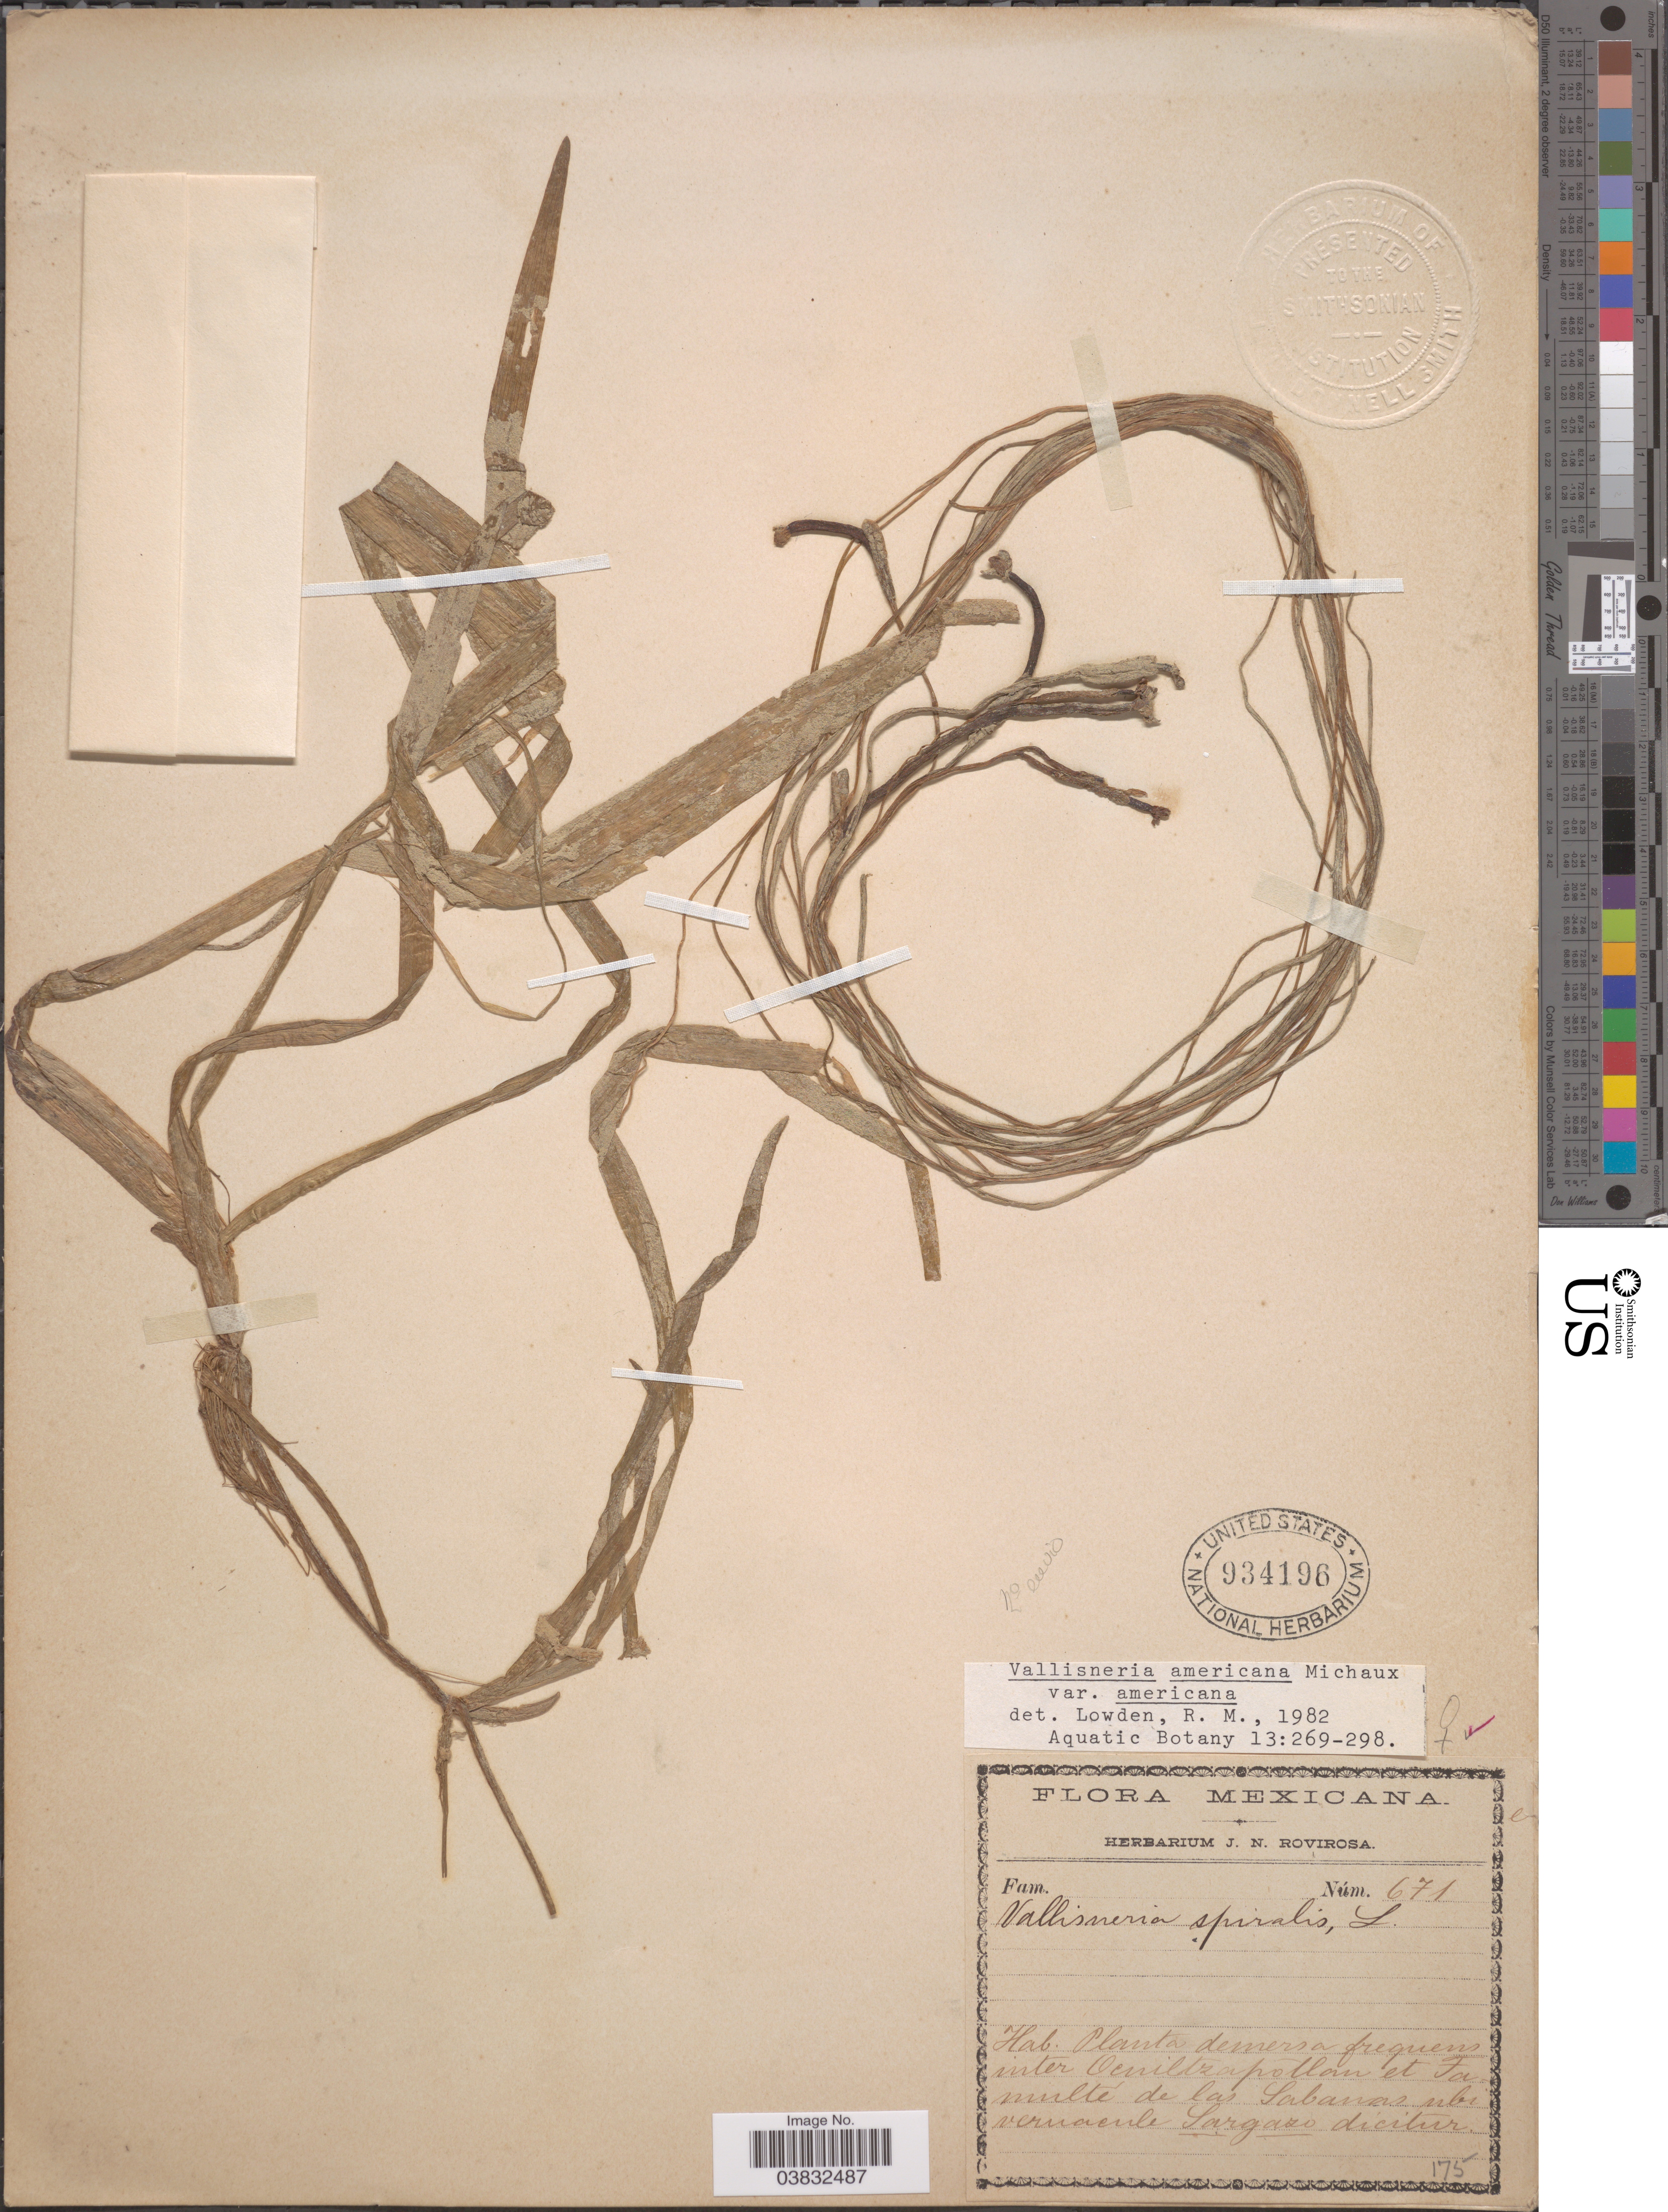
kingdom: Plantae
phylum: Tracheophyta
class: Liliopsida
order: Alismatales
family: Hydrocharitaceae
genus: Vallisneria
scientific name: Vallisneria americana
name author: Michx.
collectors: ex herb. J.N. Rovirosa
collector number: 671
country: Mexico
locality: Frequens inter Ocuiltzapotland et Tamulte de las Sabanas.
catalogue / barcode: US 934196